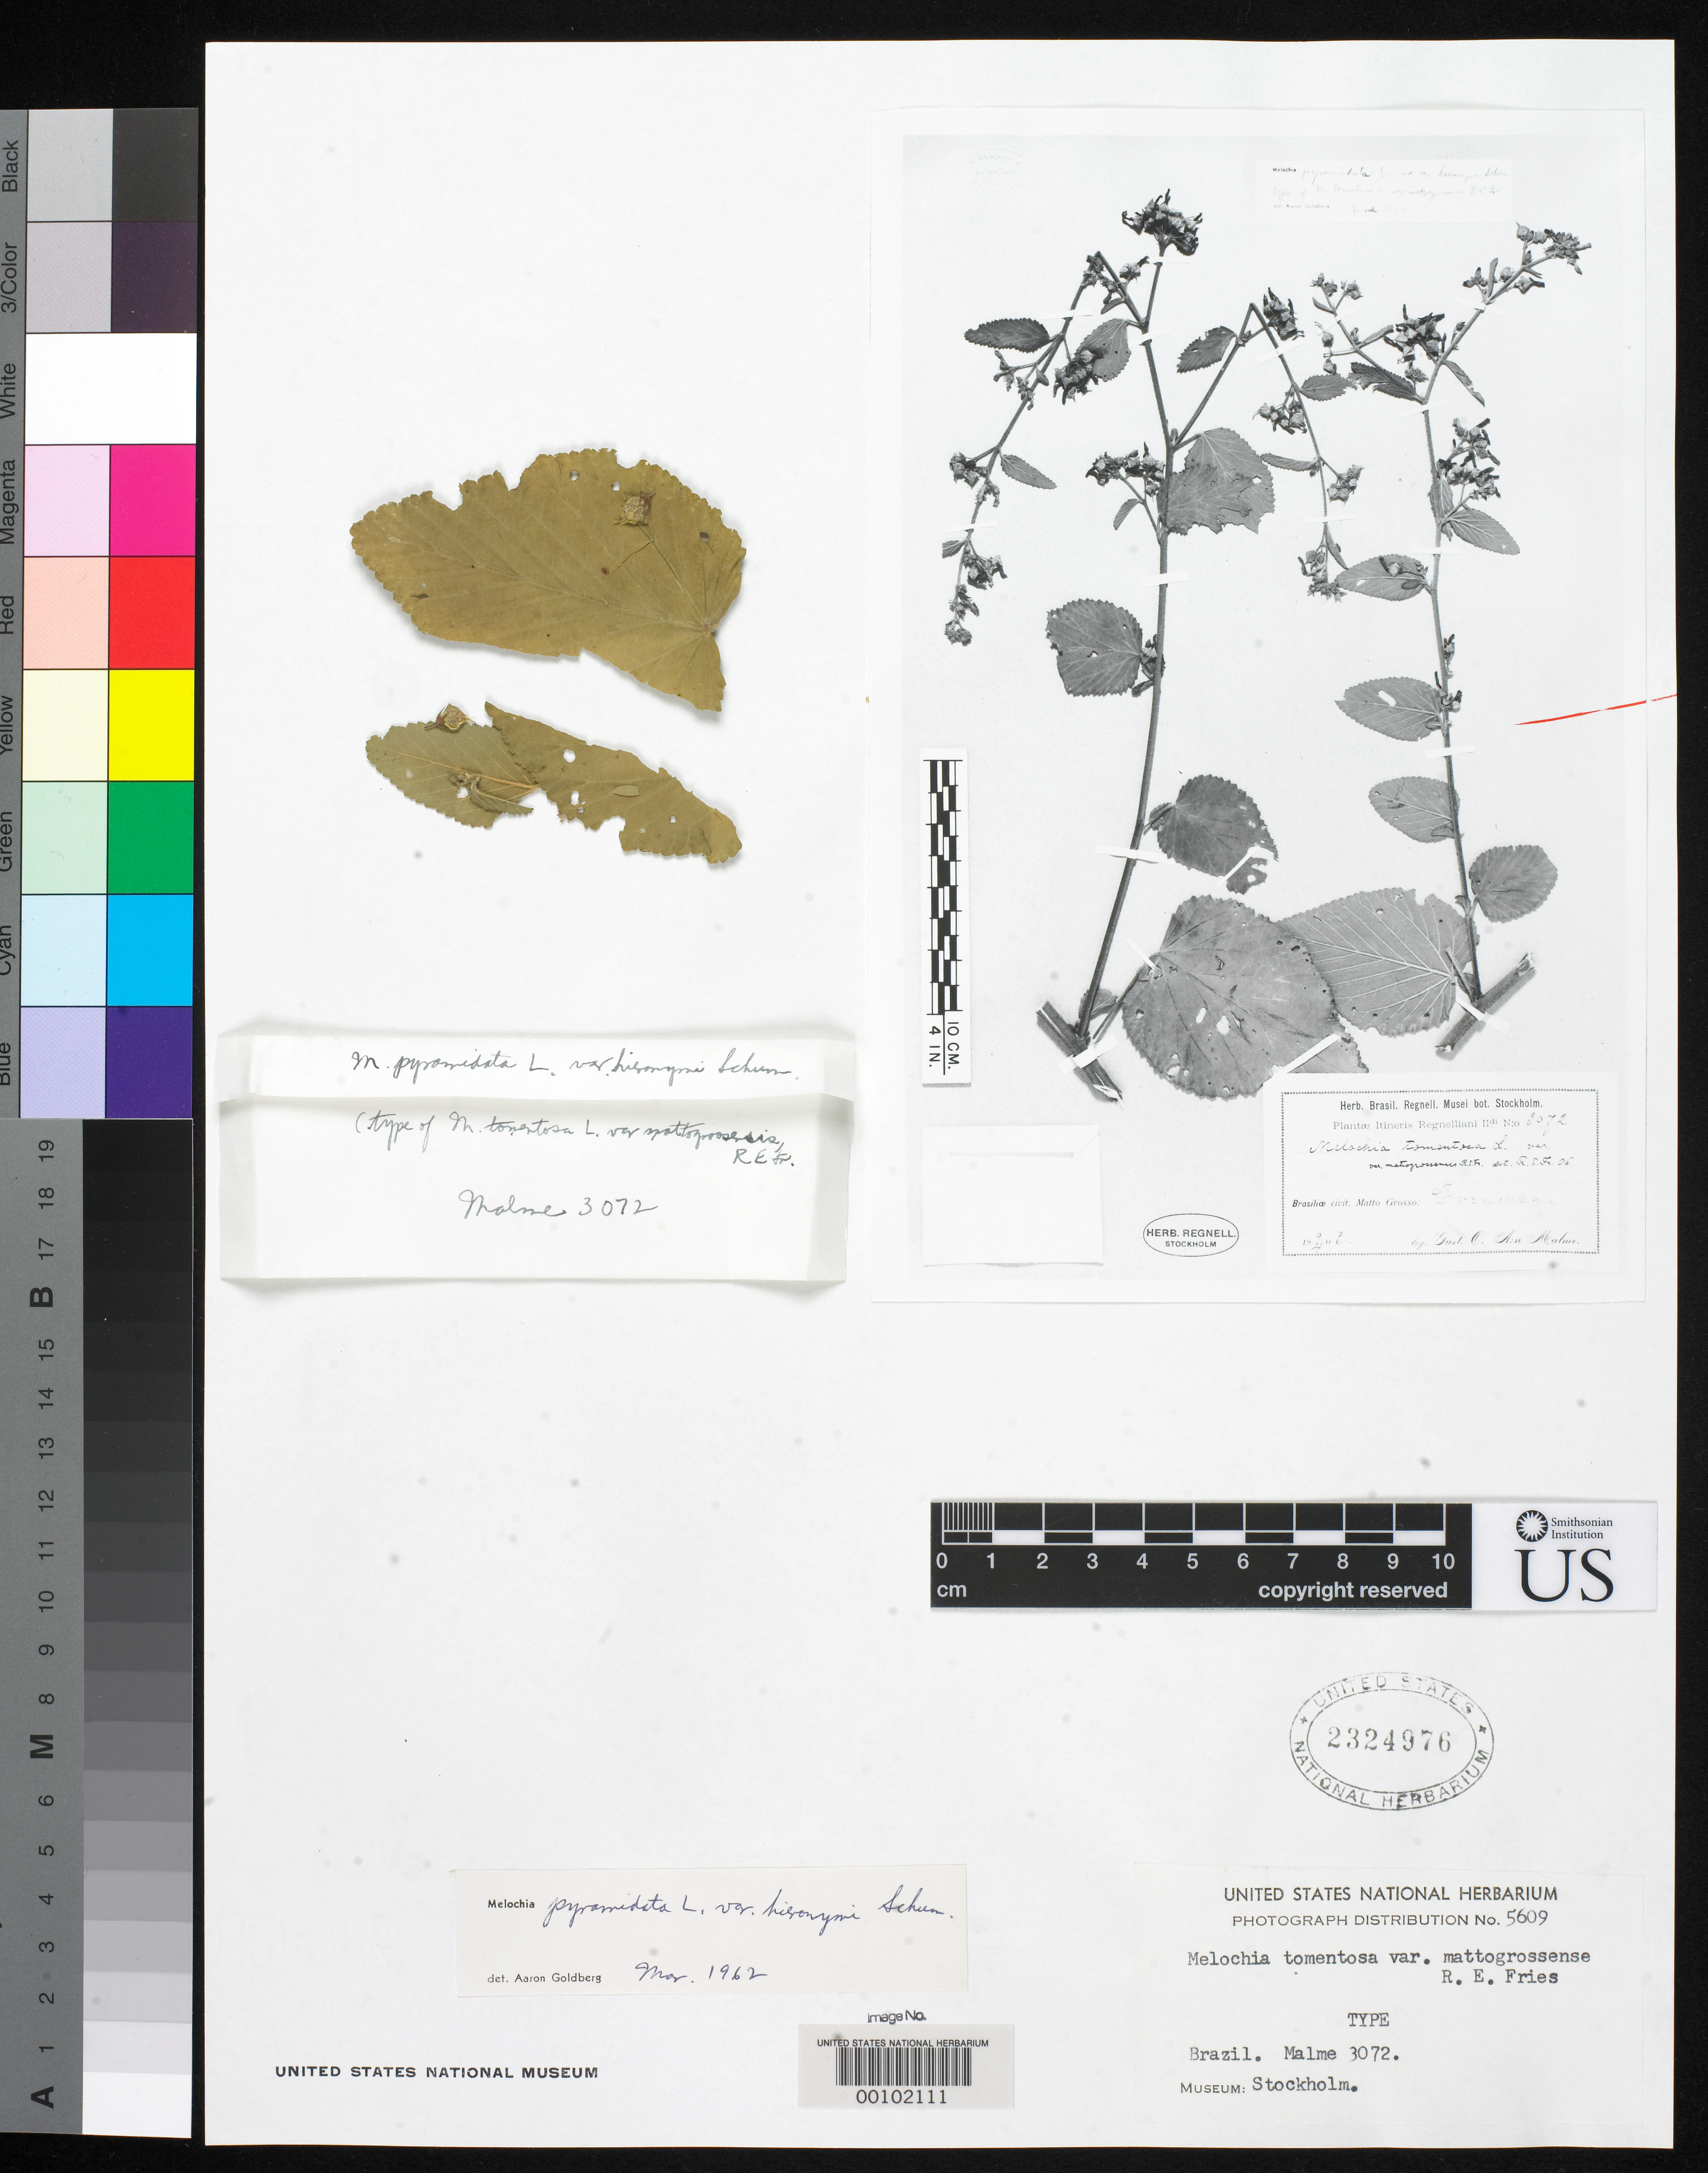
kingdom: Plantae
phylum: Tracheophyta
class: Magnoliopsida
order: Malvales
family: Malvaceae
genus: Melochia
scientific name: Melochia tomentosa var. mattogrossensis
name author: R.E. Fr.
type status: Isotype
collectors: G. O. A. Malme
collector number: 3072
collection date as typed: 09 Apr 1903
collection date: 1903-04-09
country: Brazil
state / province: Mato Grosso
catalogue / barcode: US 2324976